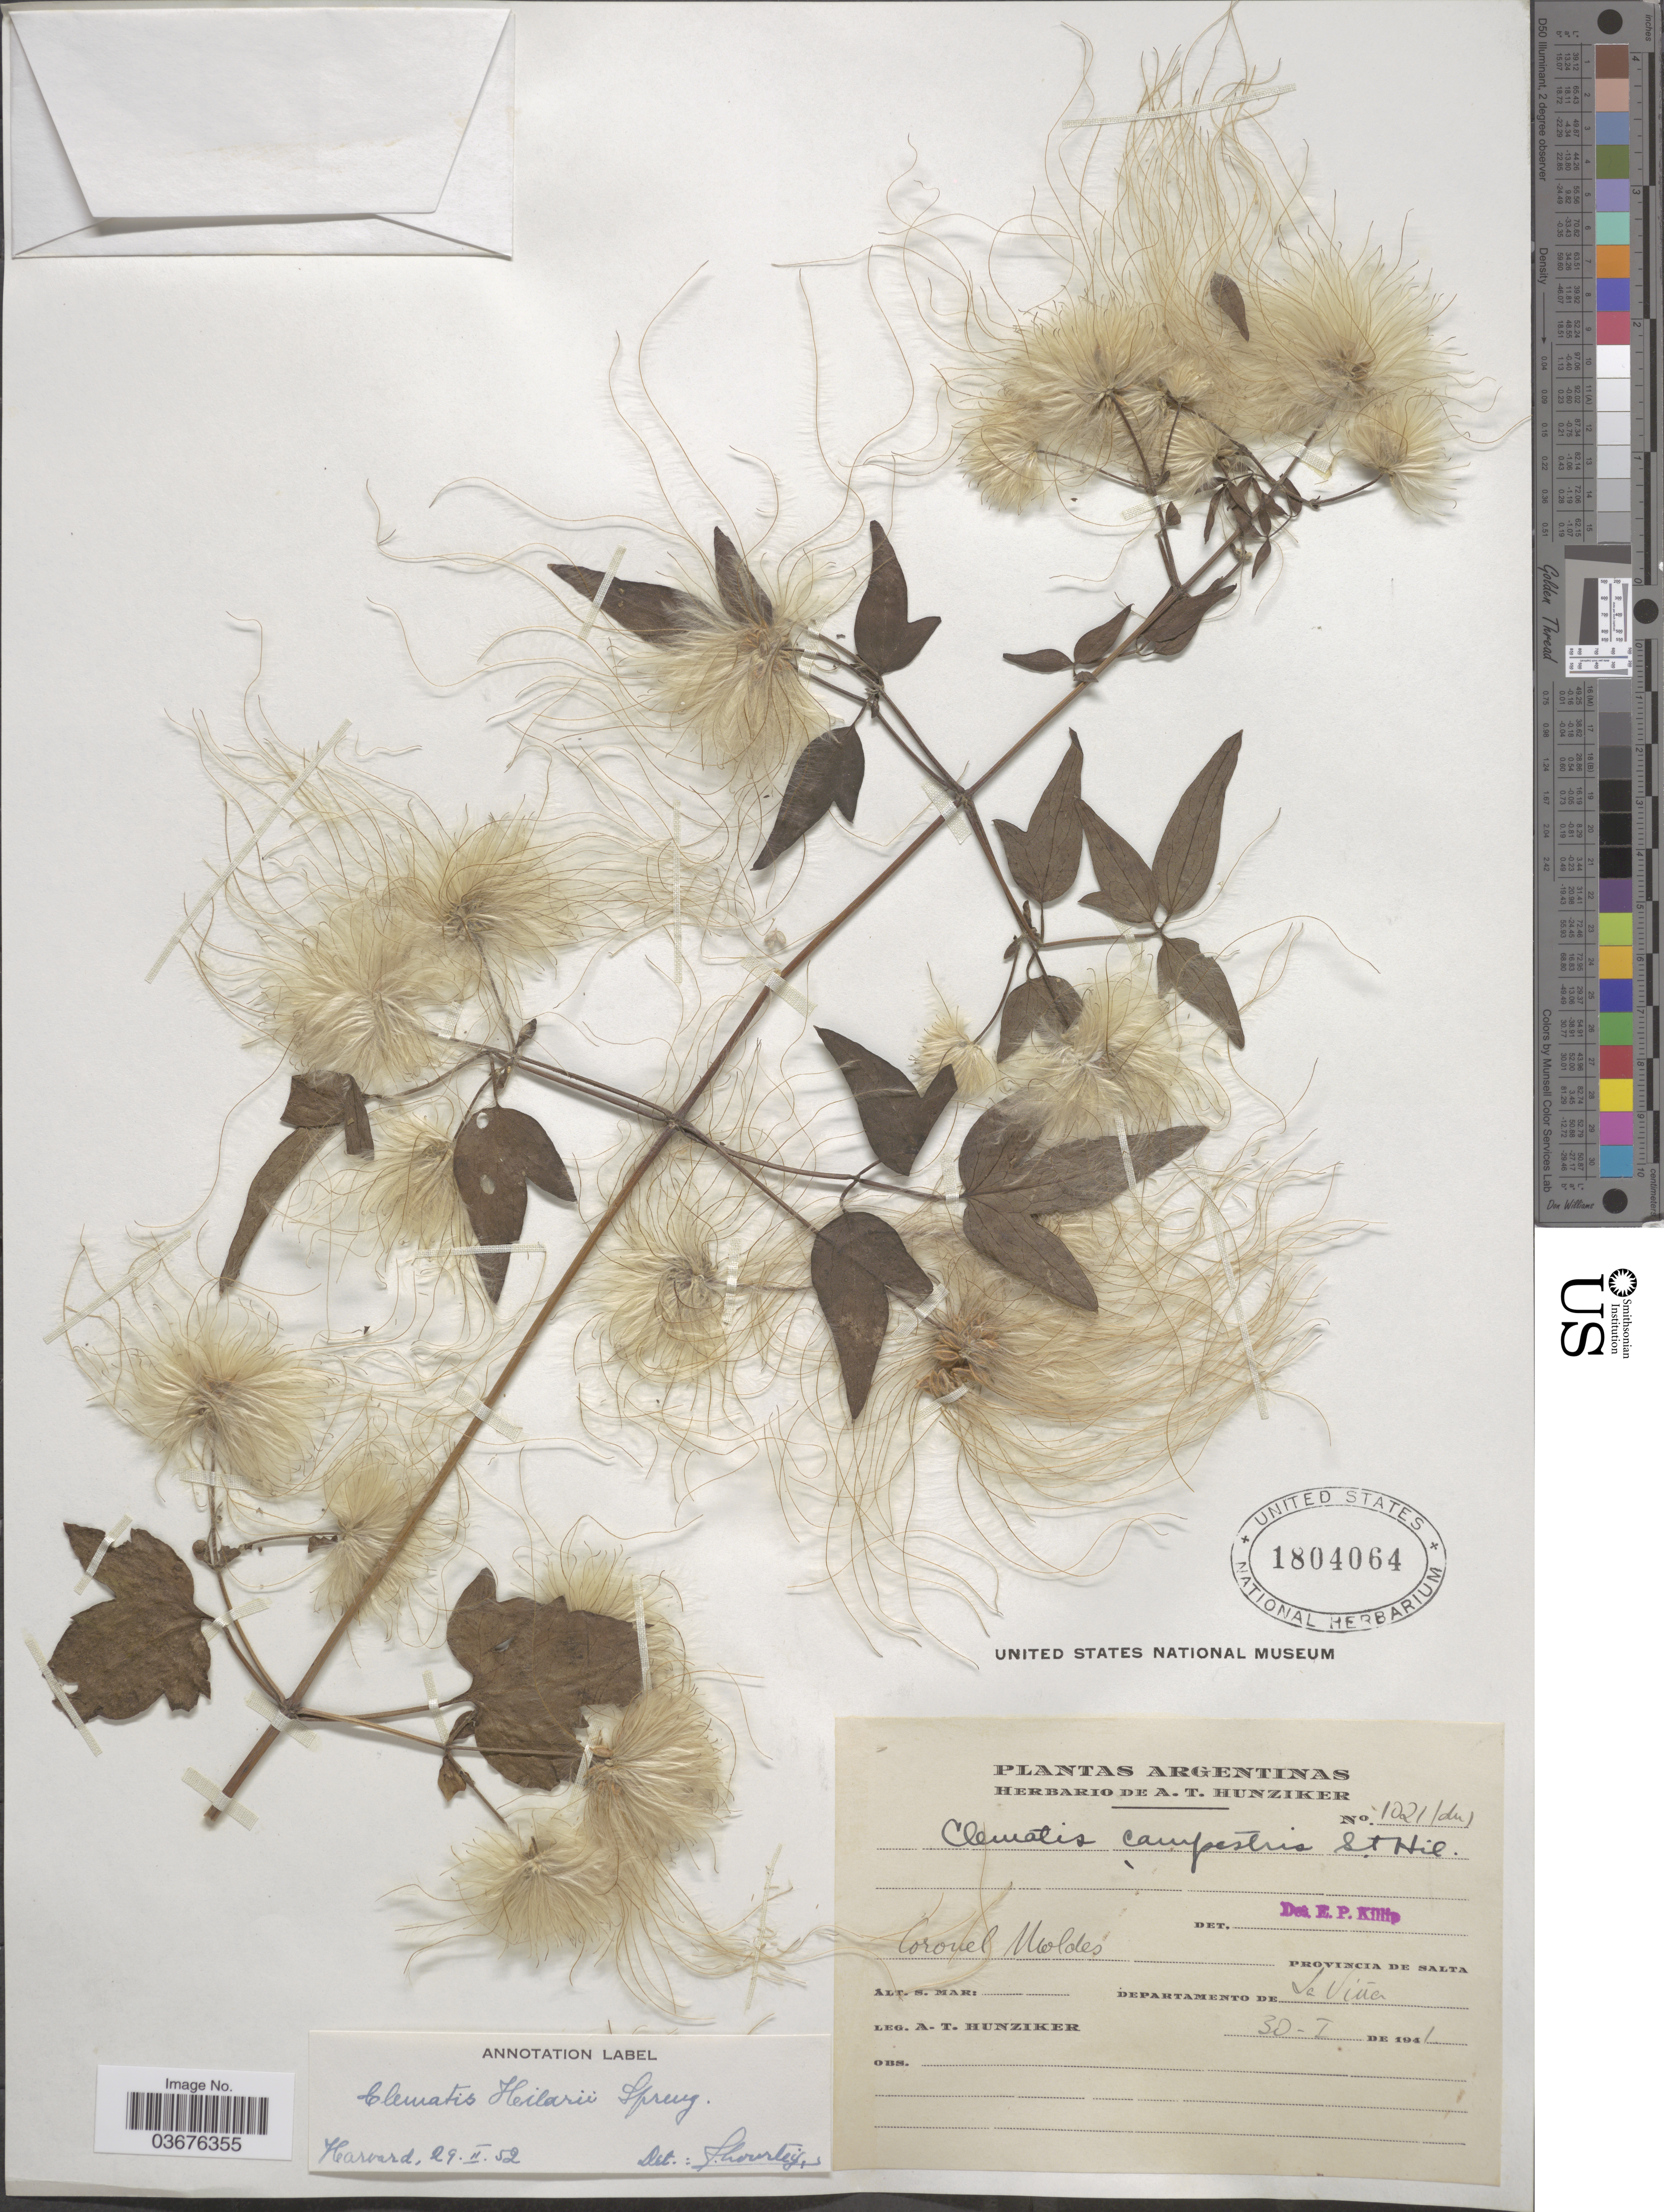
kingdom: Plantae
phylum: Tracheophyta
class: Magnoliopsida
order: Ranunculales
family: Ranunculaceae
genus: Clematis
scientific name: Clematis campestris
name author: A. St.-Hil.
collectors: A. T. Hunziker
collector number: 1021(du)*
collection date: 1941-01-30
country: Argentina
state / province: Salta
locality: Coronel Moldes. Departamento de La Vína.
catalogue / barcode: US 1804064